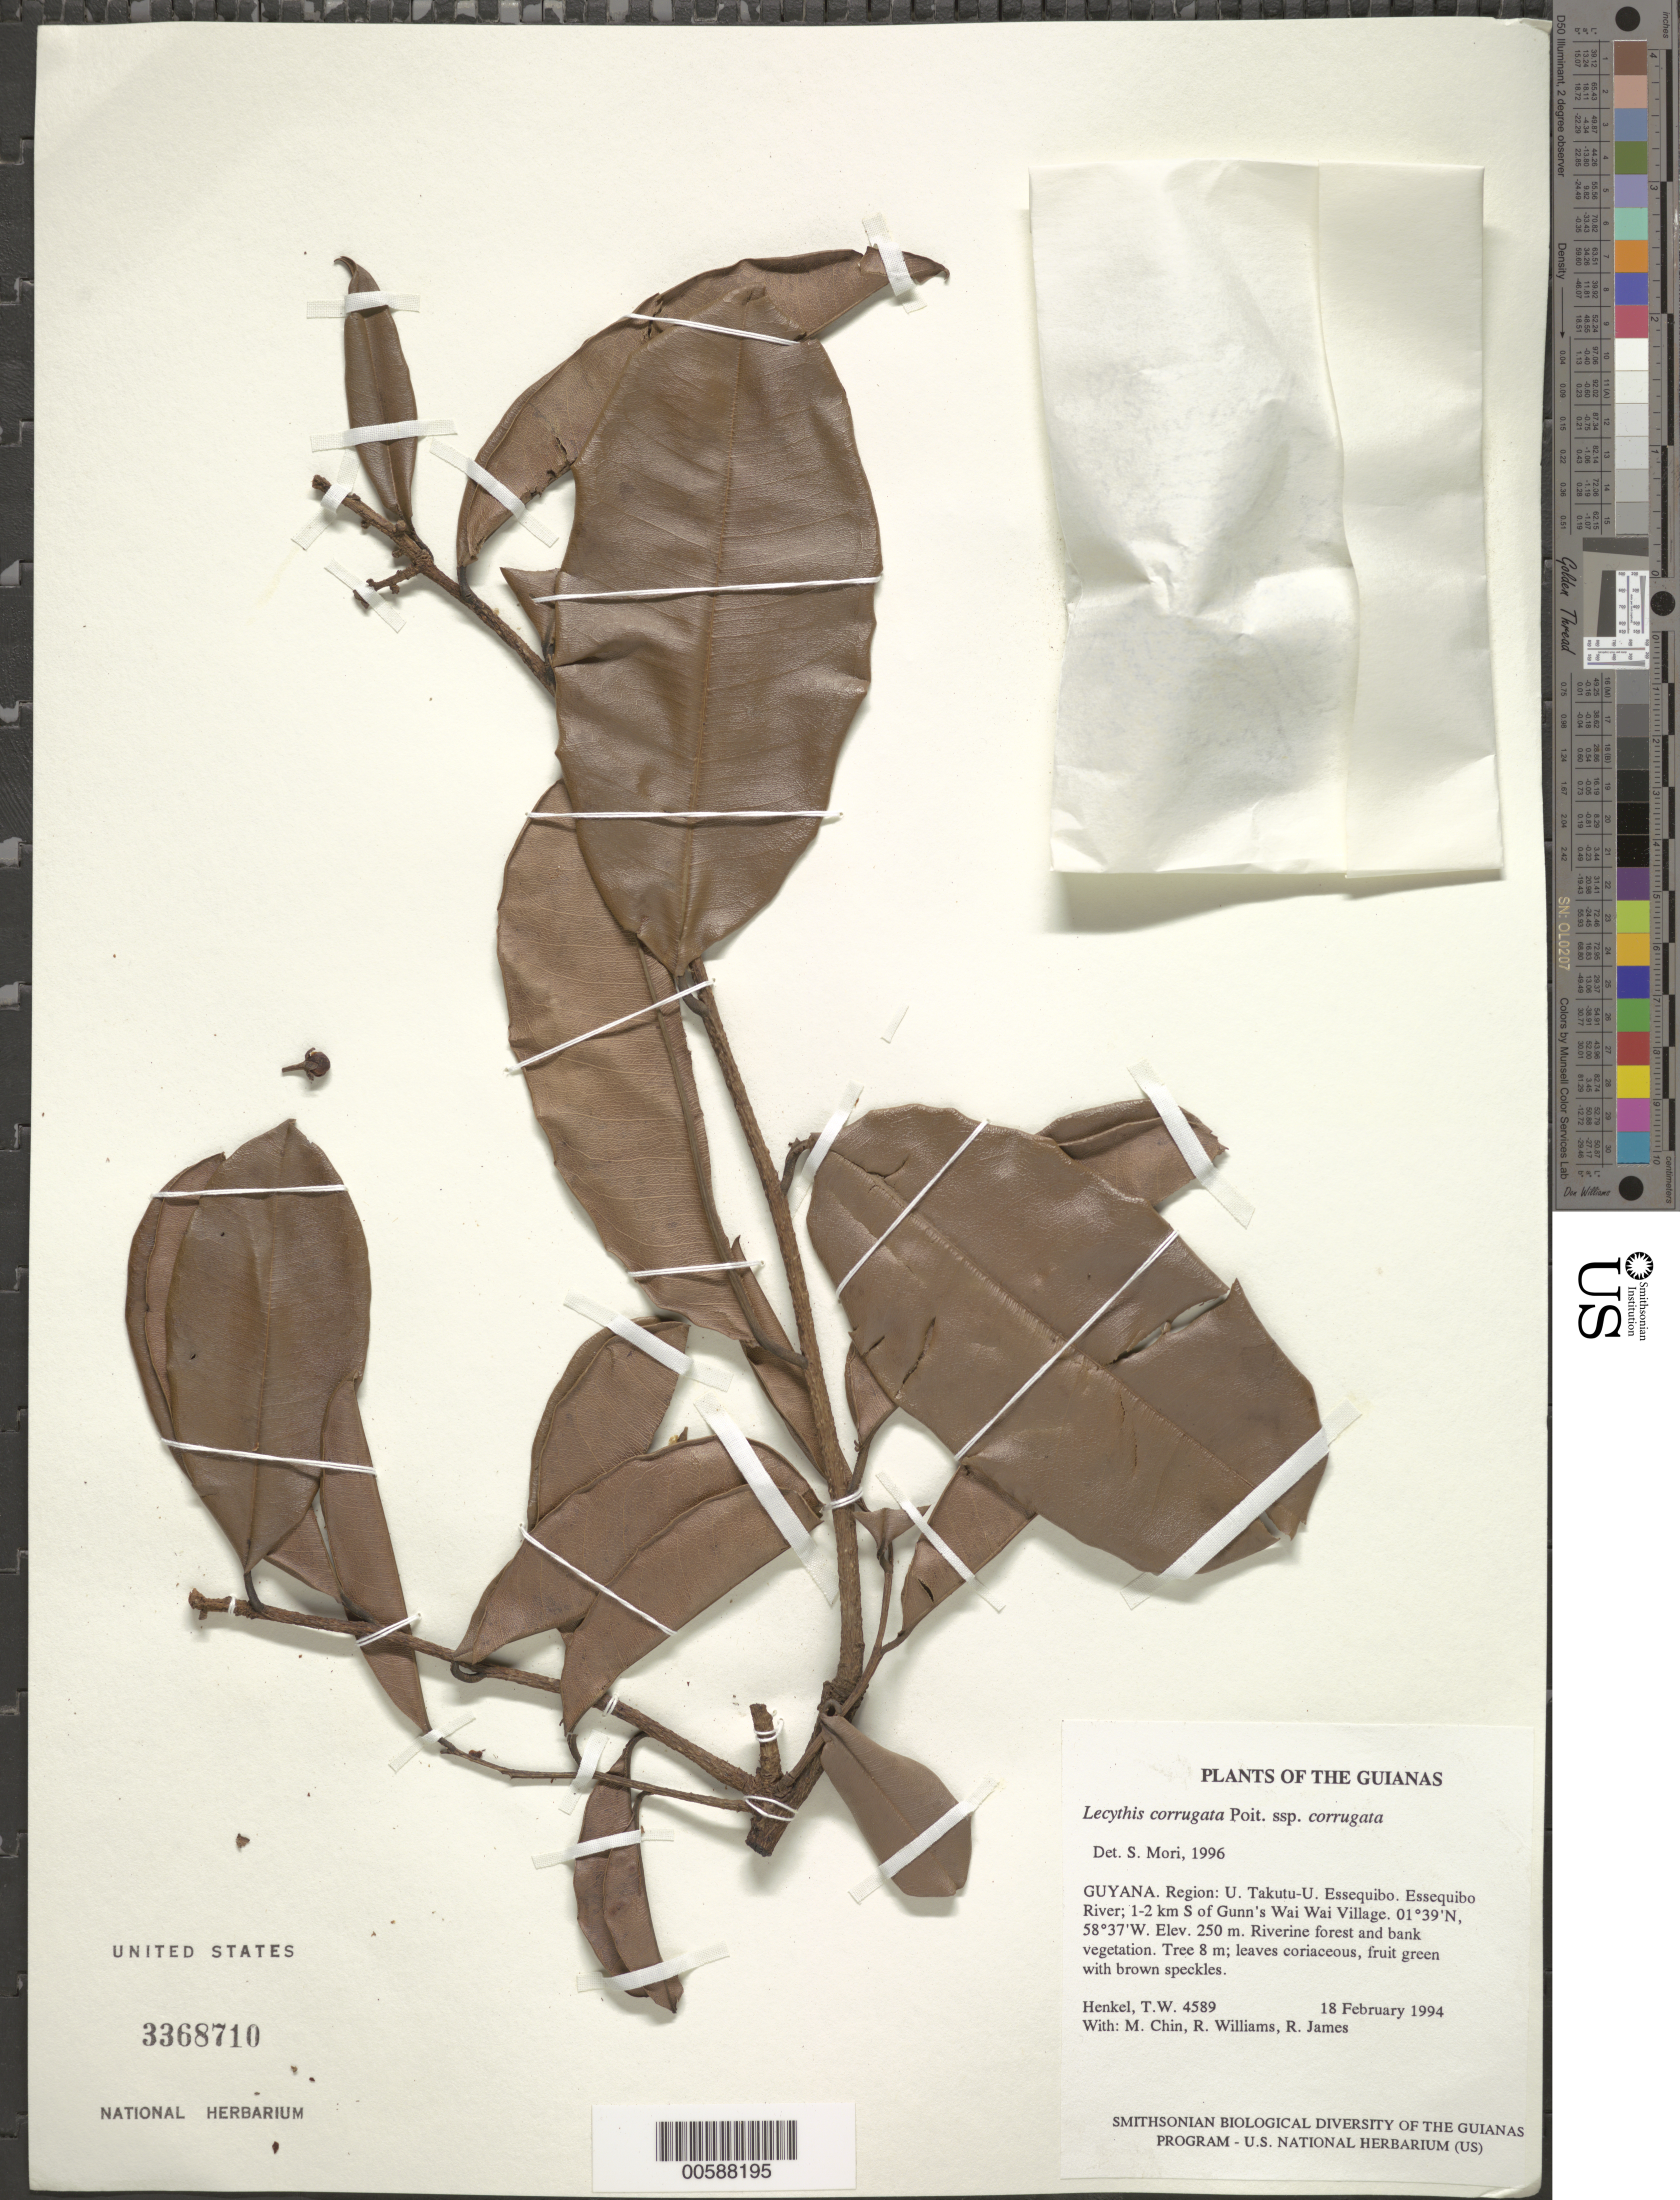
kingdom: Plantae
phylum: Tracheophyta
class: Magnoliopsida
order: Ericales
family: Lecythidaceae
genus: Lecythis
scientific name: Lecythis corrugata subsp. corrugata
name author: Poit.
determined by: Mori, Scott A.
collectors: T. Henkel, M. Chin, R. Williams & R. James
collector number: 4589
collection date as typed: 18 February 1994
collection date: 1994-02-18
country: Guyana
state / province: U. Takutu-U. Essequibo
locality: Essequibo River; 1-2 km S of Gunn's Wai Wai Village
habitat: Riverine forest and bank vegetation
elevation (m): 250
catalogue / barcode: US 3368710